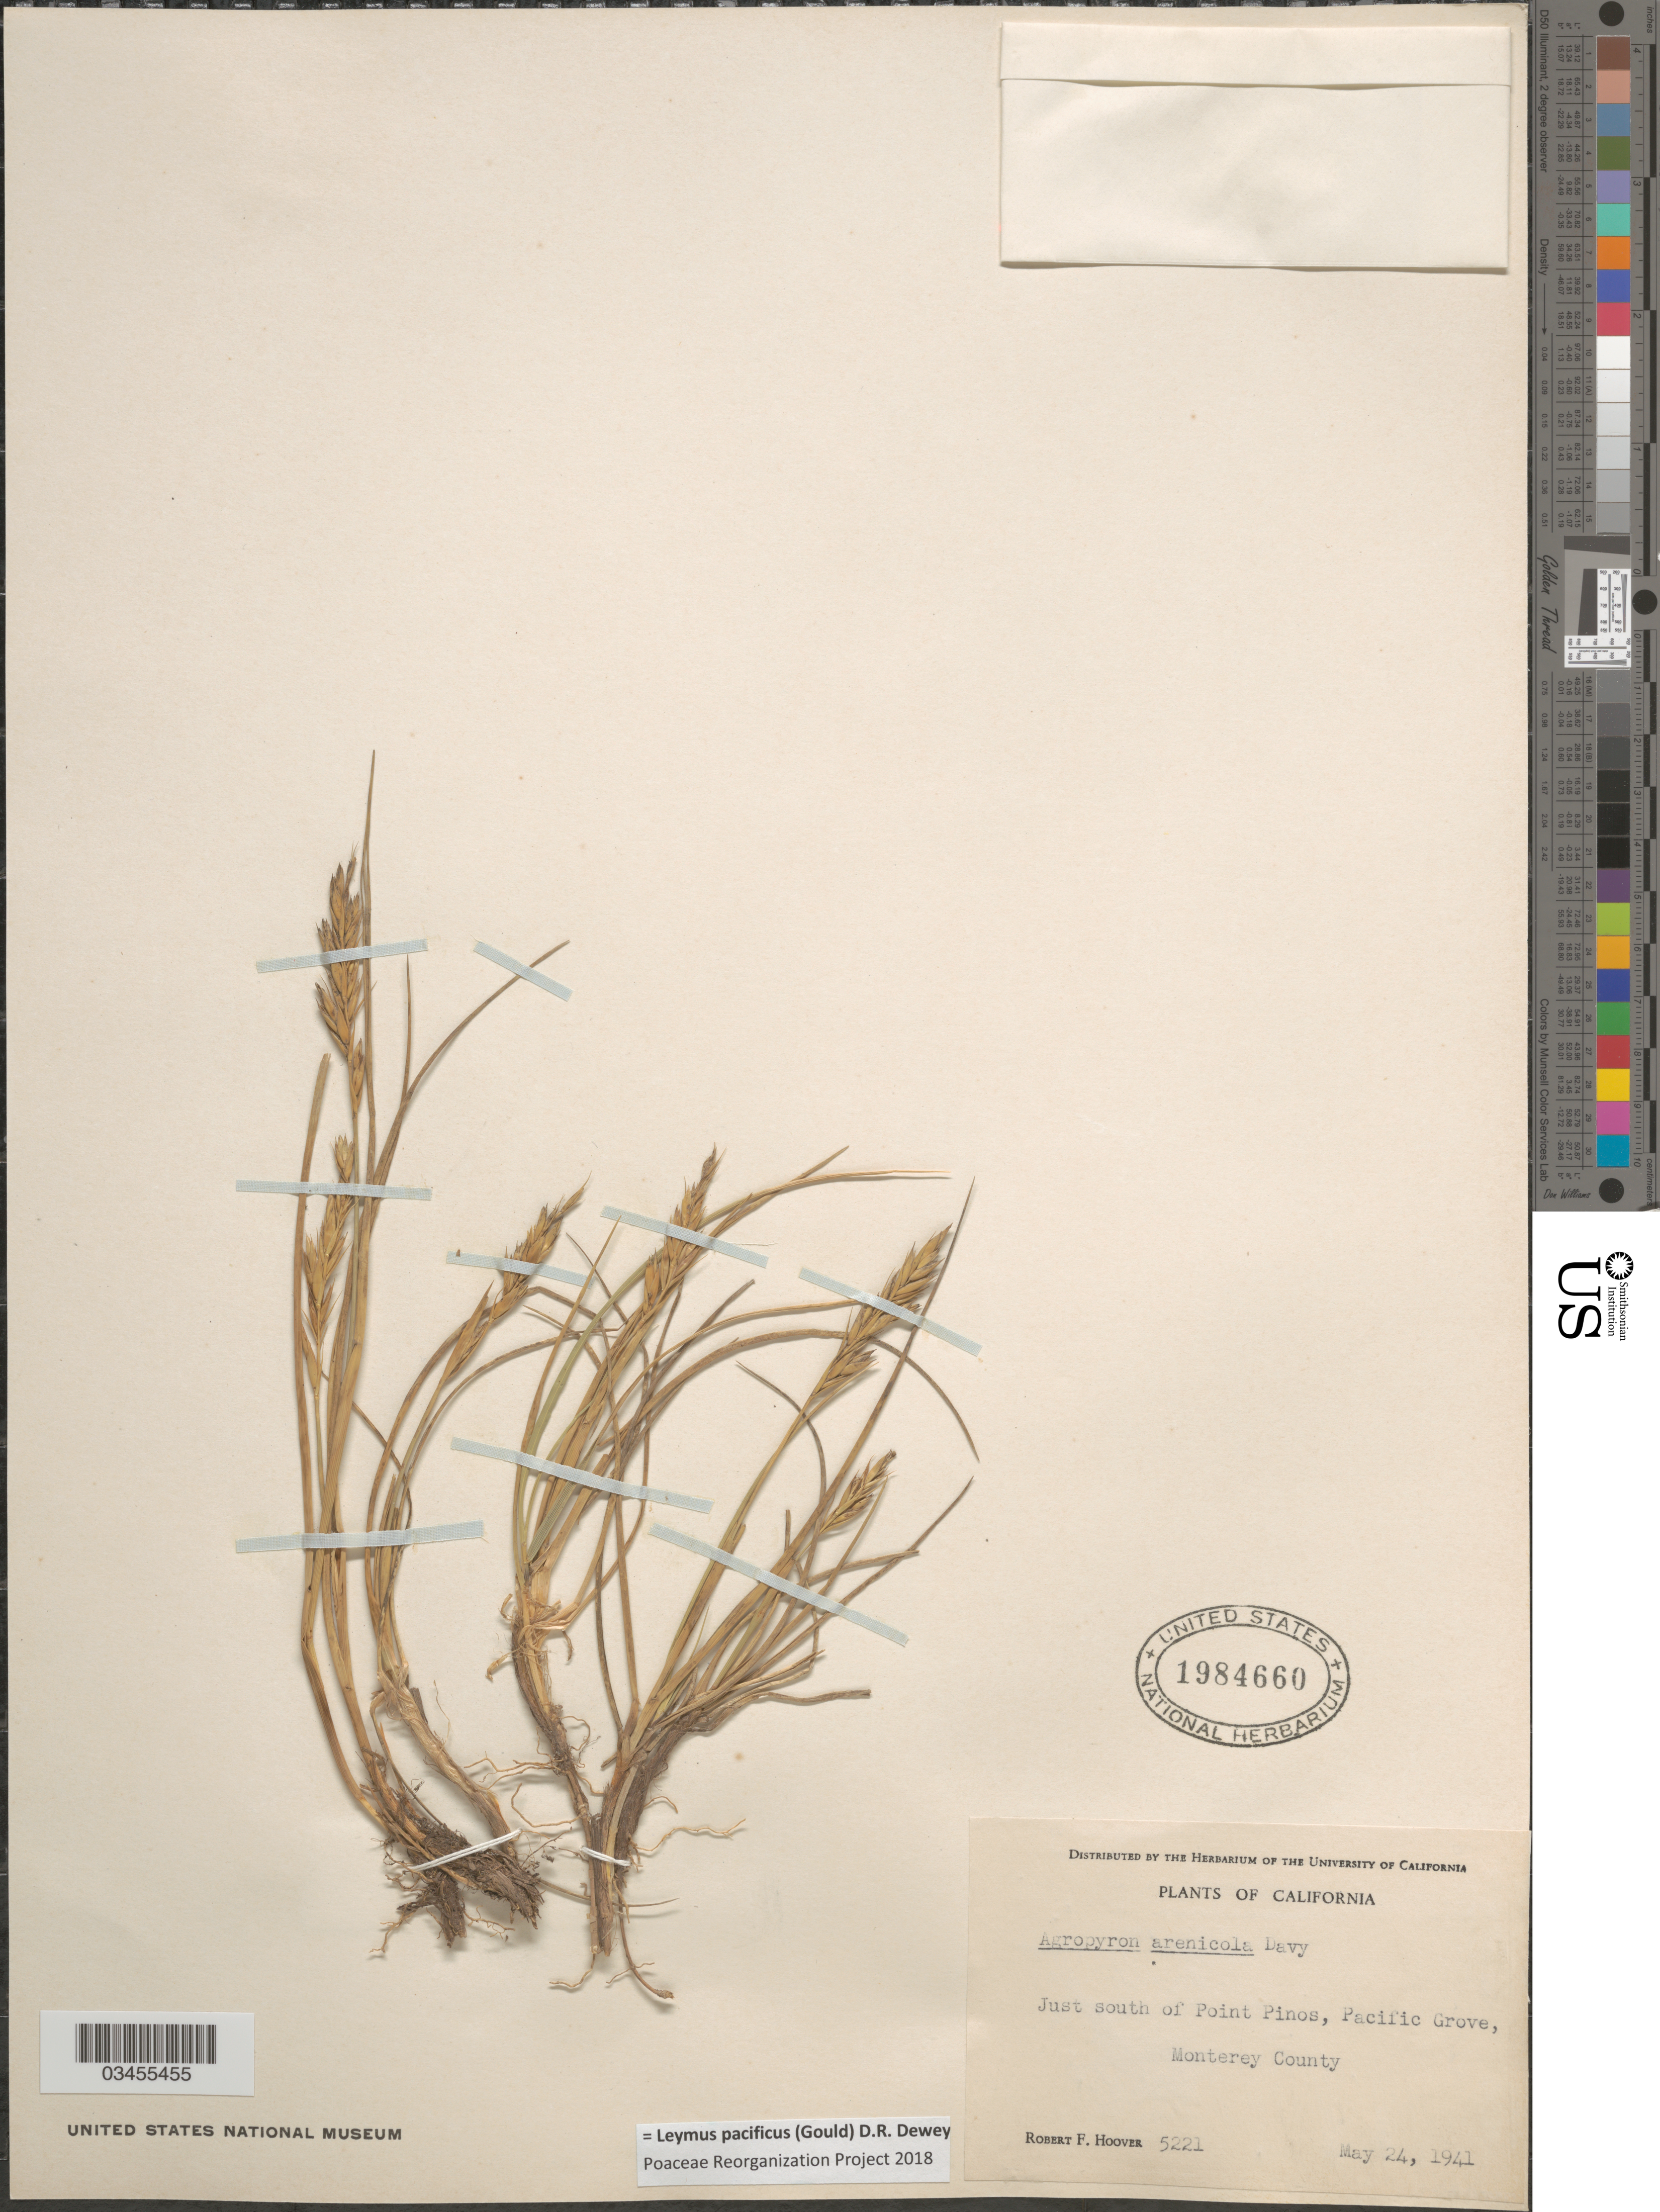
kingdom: Plantae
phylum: Tracheophyta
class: Liliopsida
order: Poales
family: Poaceae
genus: Leymus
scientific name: Leymus salina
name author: (M.E. Jones) Á. Löve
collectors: R. F. Hoover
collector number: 5221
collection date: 1941-05-24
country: United States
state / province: California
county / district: Monterey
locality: Just south of Point Pinos, Pacific Grove, Monterey County.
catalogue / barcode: US 1984660